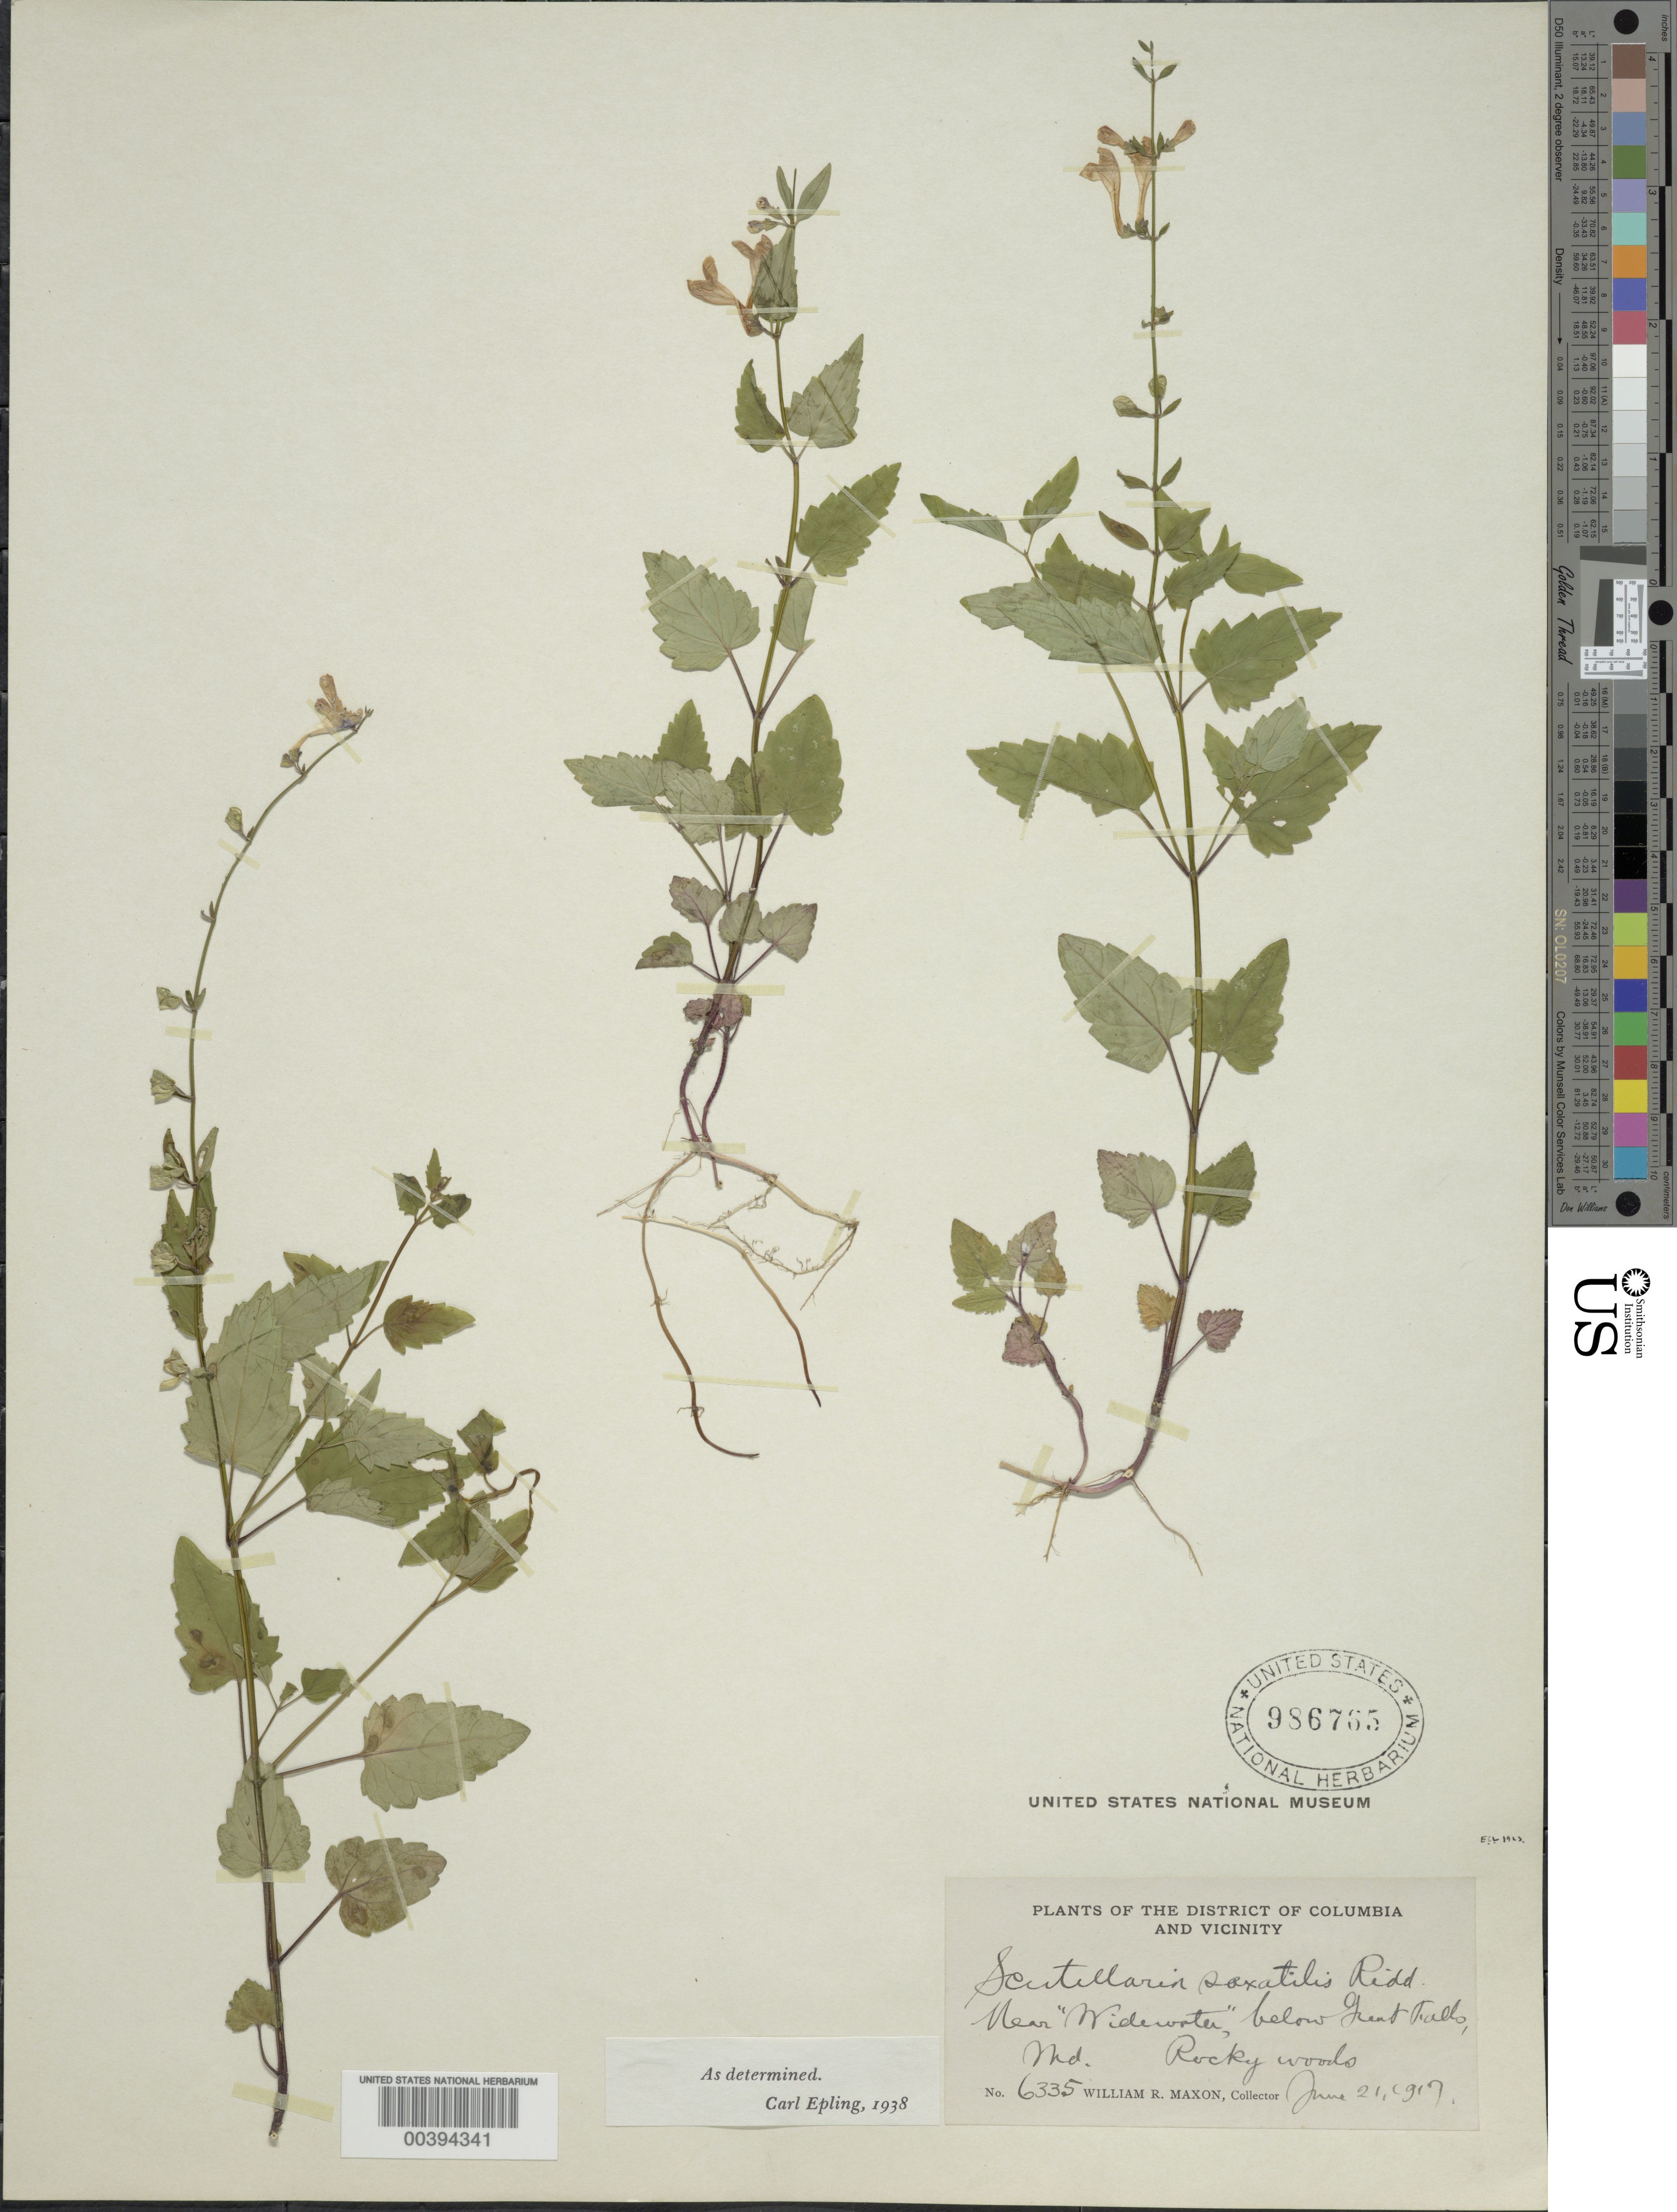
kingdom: Plantae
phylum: Tracheophyta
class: Magnoliopsida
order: Lamiales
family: Lamiaceae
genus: Scutellaria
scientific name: Scutellaria saxatilis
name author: Riddell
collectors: W. R. Maxon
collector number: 6335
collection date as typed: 21 Jun 1917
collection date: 1917-06-21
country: United States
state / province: Maryland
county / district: Montgomery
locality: Near Widewater C. & O. Canal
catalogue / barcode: US 986765